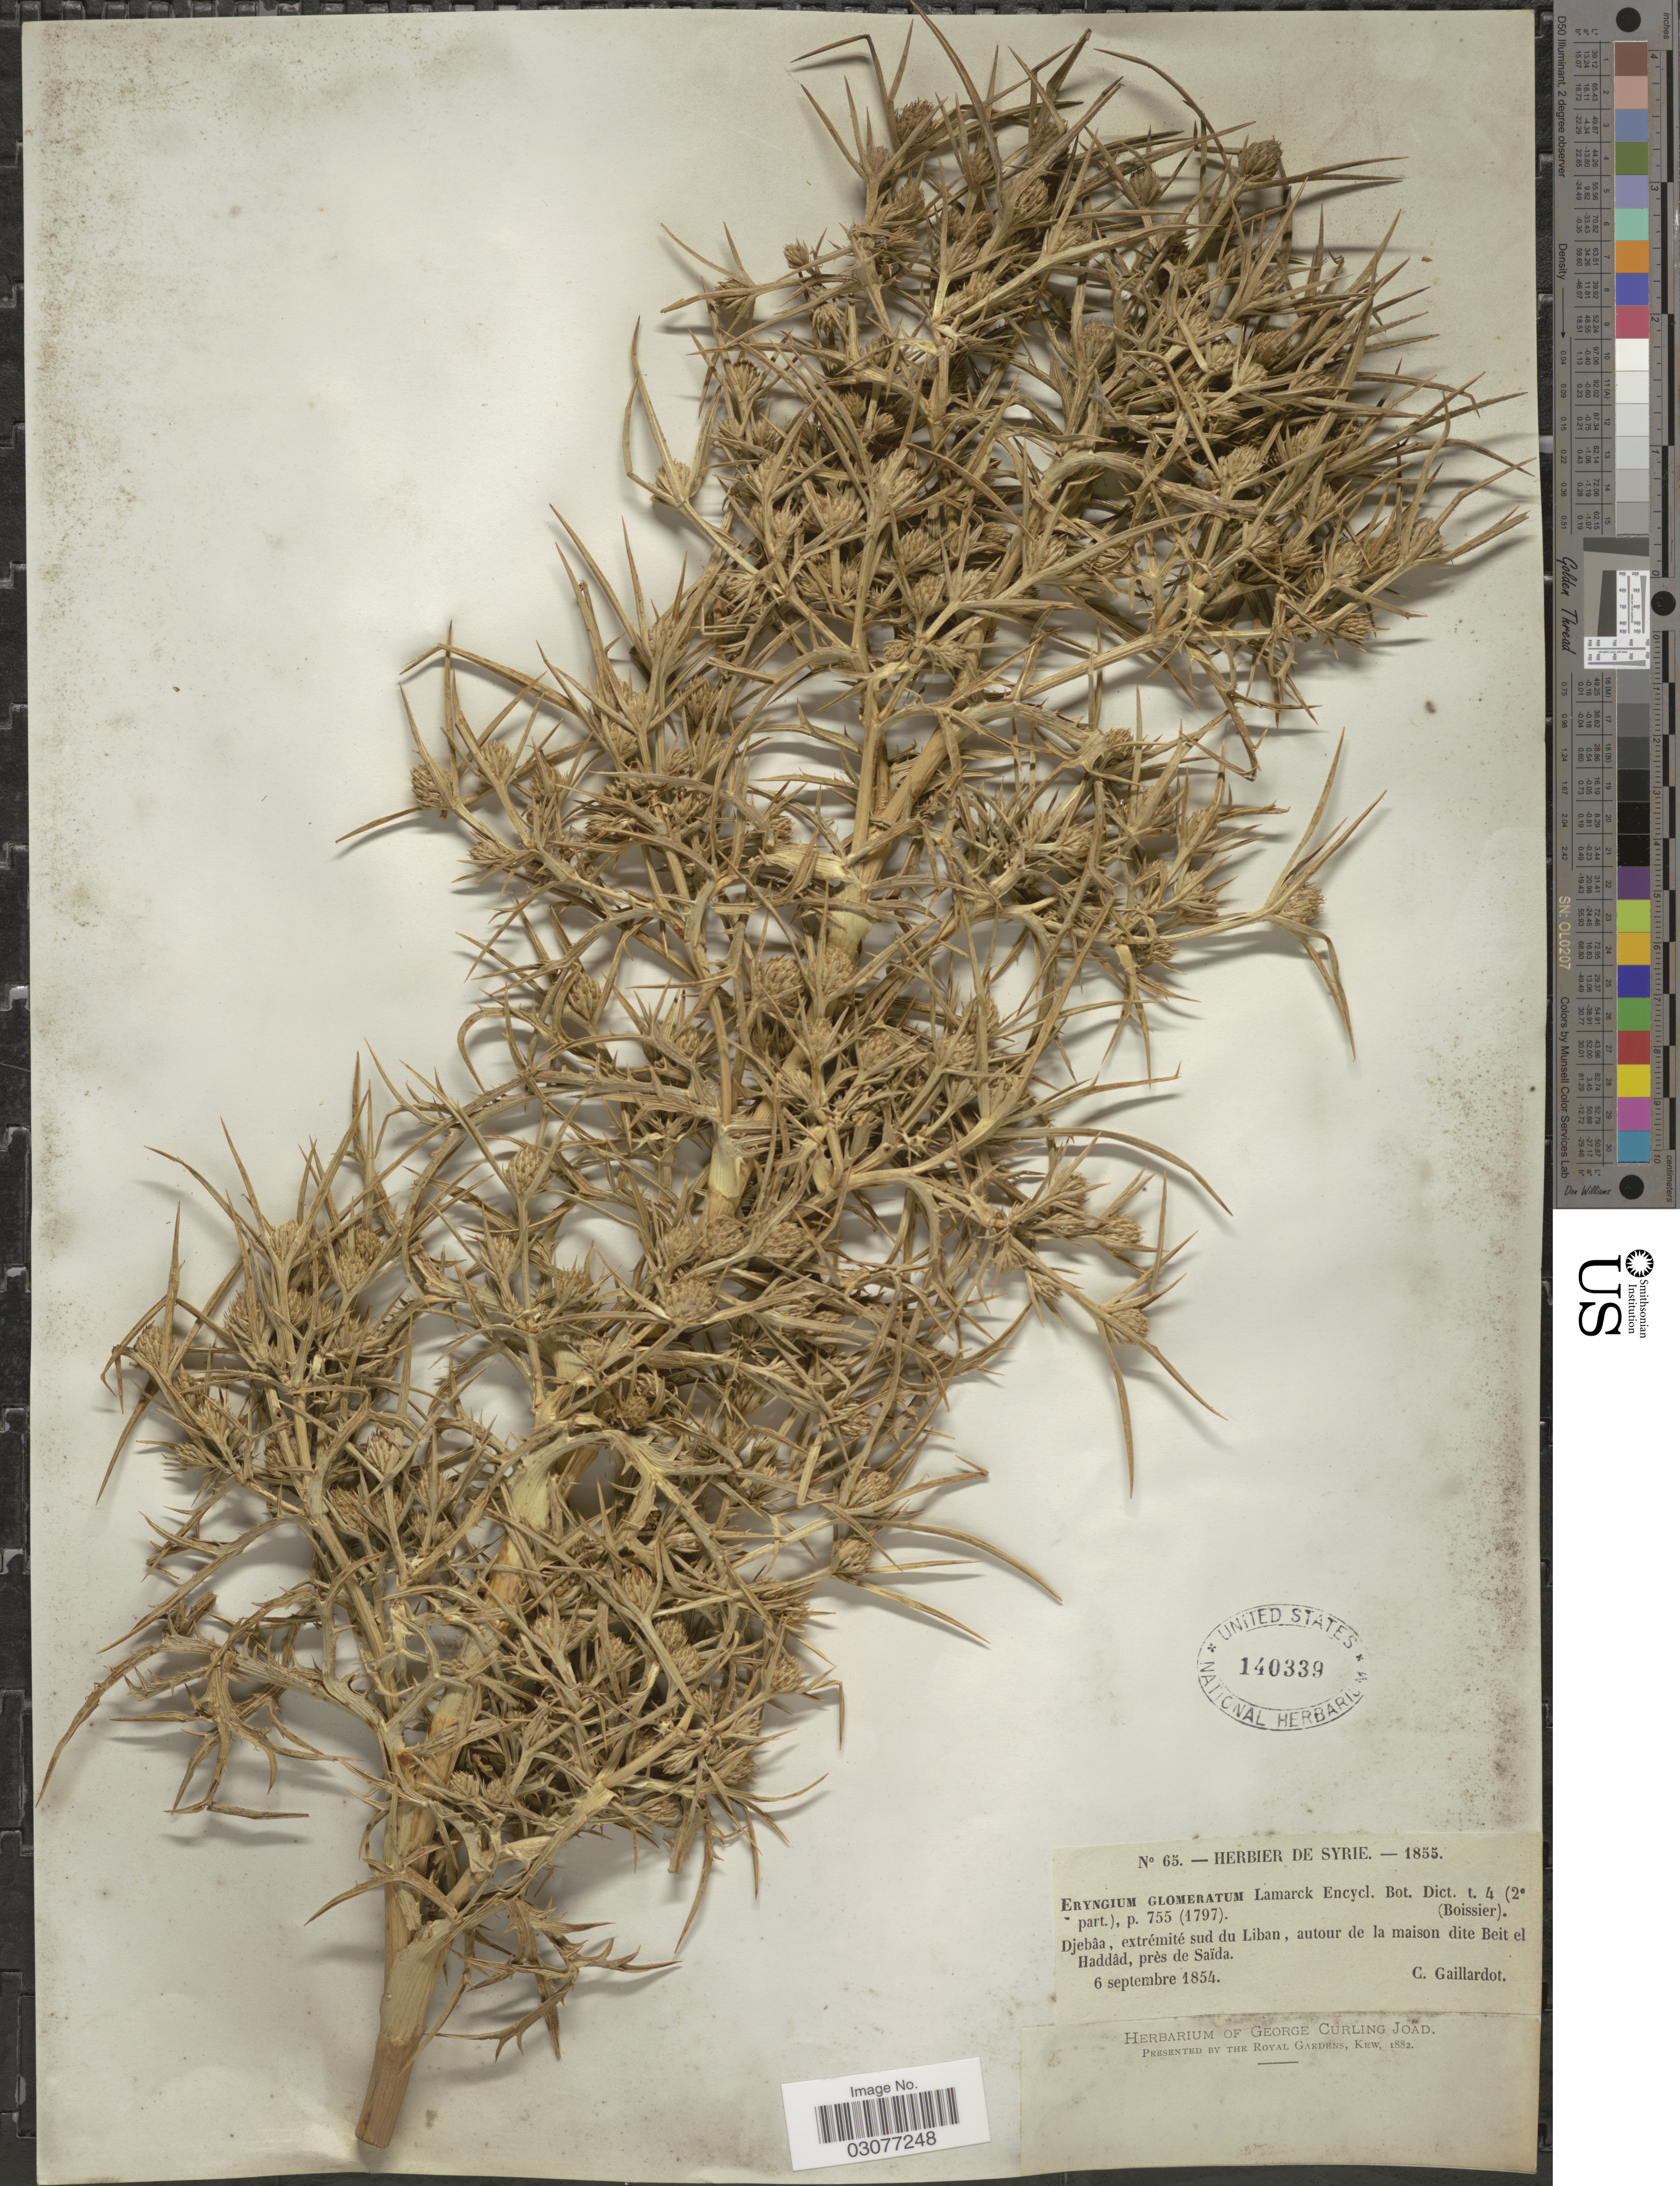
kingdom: Plantae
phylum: Tracheophyta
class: Magnoliopsida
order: Apiales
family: Apiaceae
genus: Eryngium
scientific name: Eryngium glomeratum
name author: Lam.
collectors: C. Gaillardot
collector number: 65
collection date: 1854-09-06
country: Lebanon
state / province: Liban-Sud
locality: Djebâa, extrémité sud du Liban, autour de la maison dite Beit el Haddâd, près de Saïda.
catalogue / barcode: US 140339